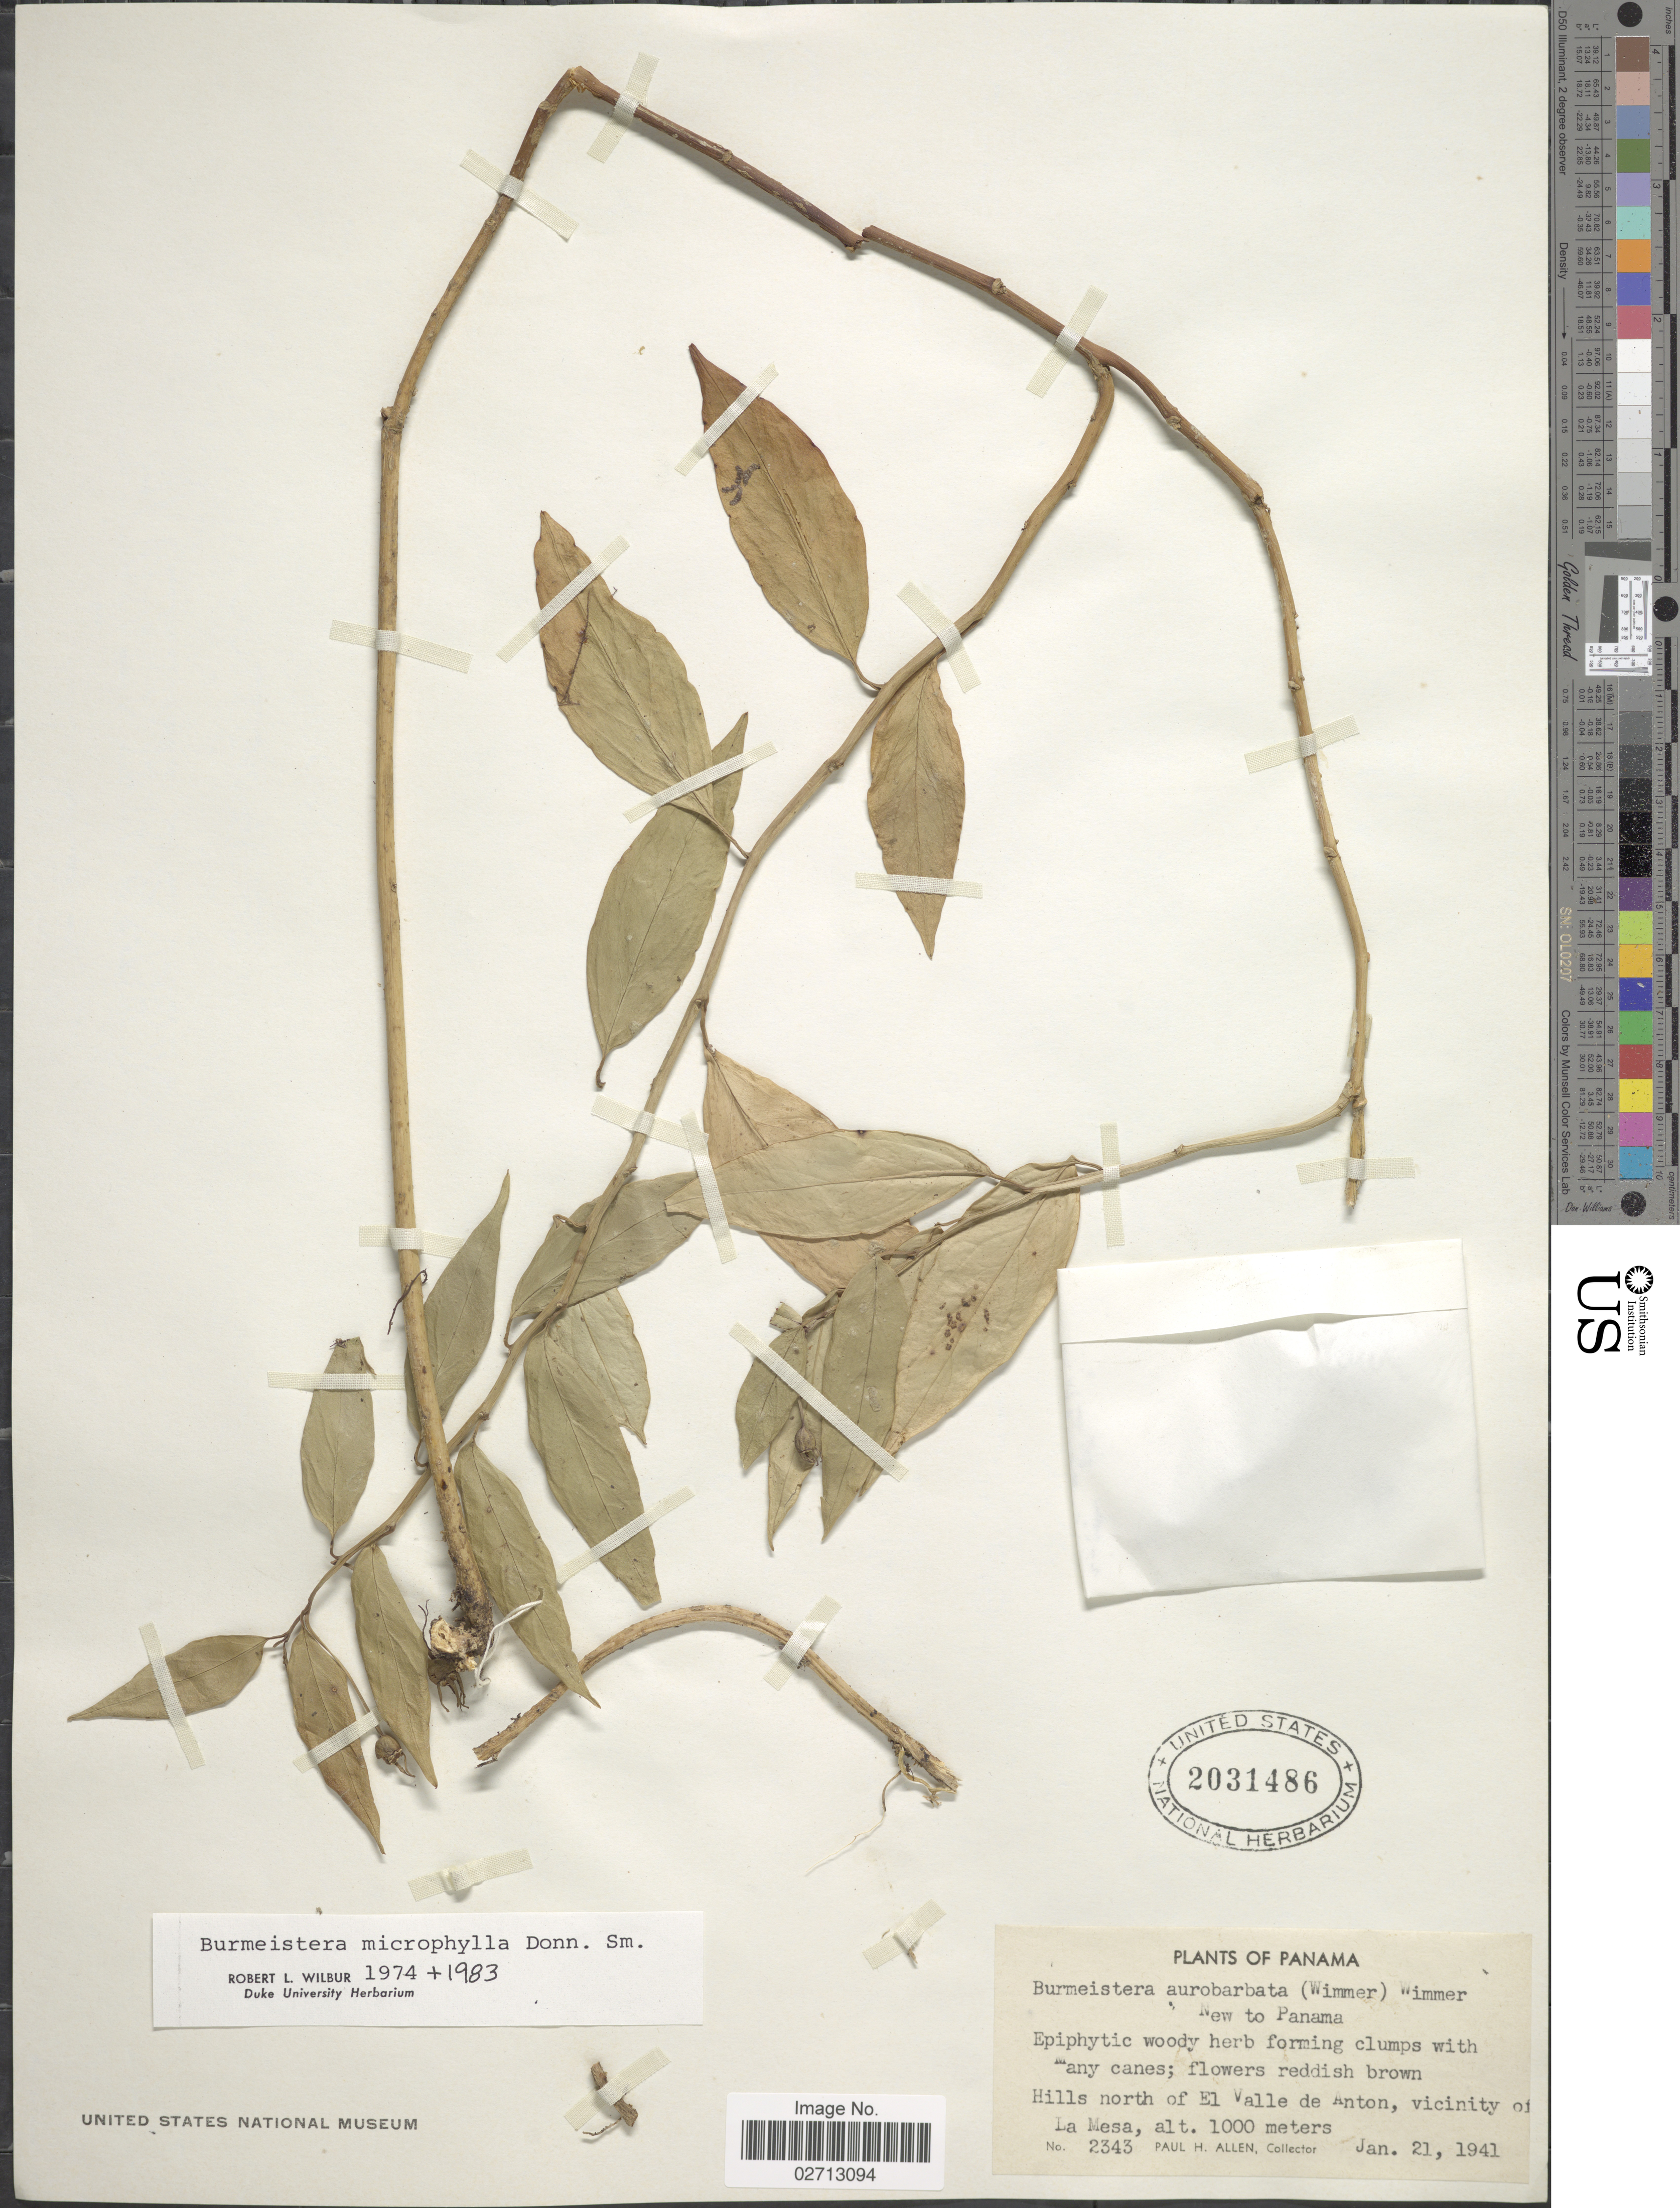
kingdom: Plantae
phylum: Tracheophyta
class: Magnoliopsida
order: Asterales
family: Campanulaceae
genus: Burmeistera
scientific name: Burmeistera microphylla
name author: Donn. Sm.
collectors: P. H. Allen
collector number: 2343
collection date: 1941-01-21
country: Panama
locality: Hills north of El Valle de Anton, vicinity of La Mesa.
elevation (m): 1000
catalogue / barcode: US 2031486